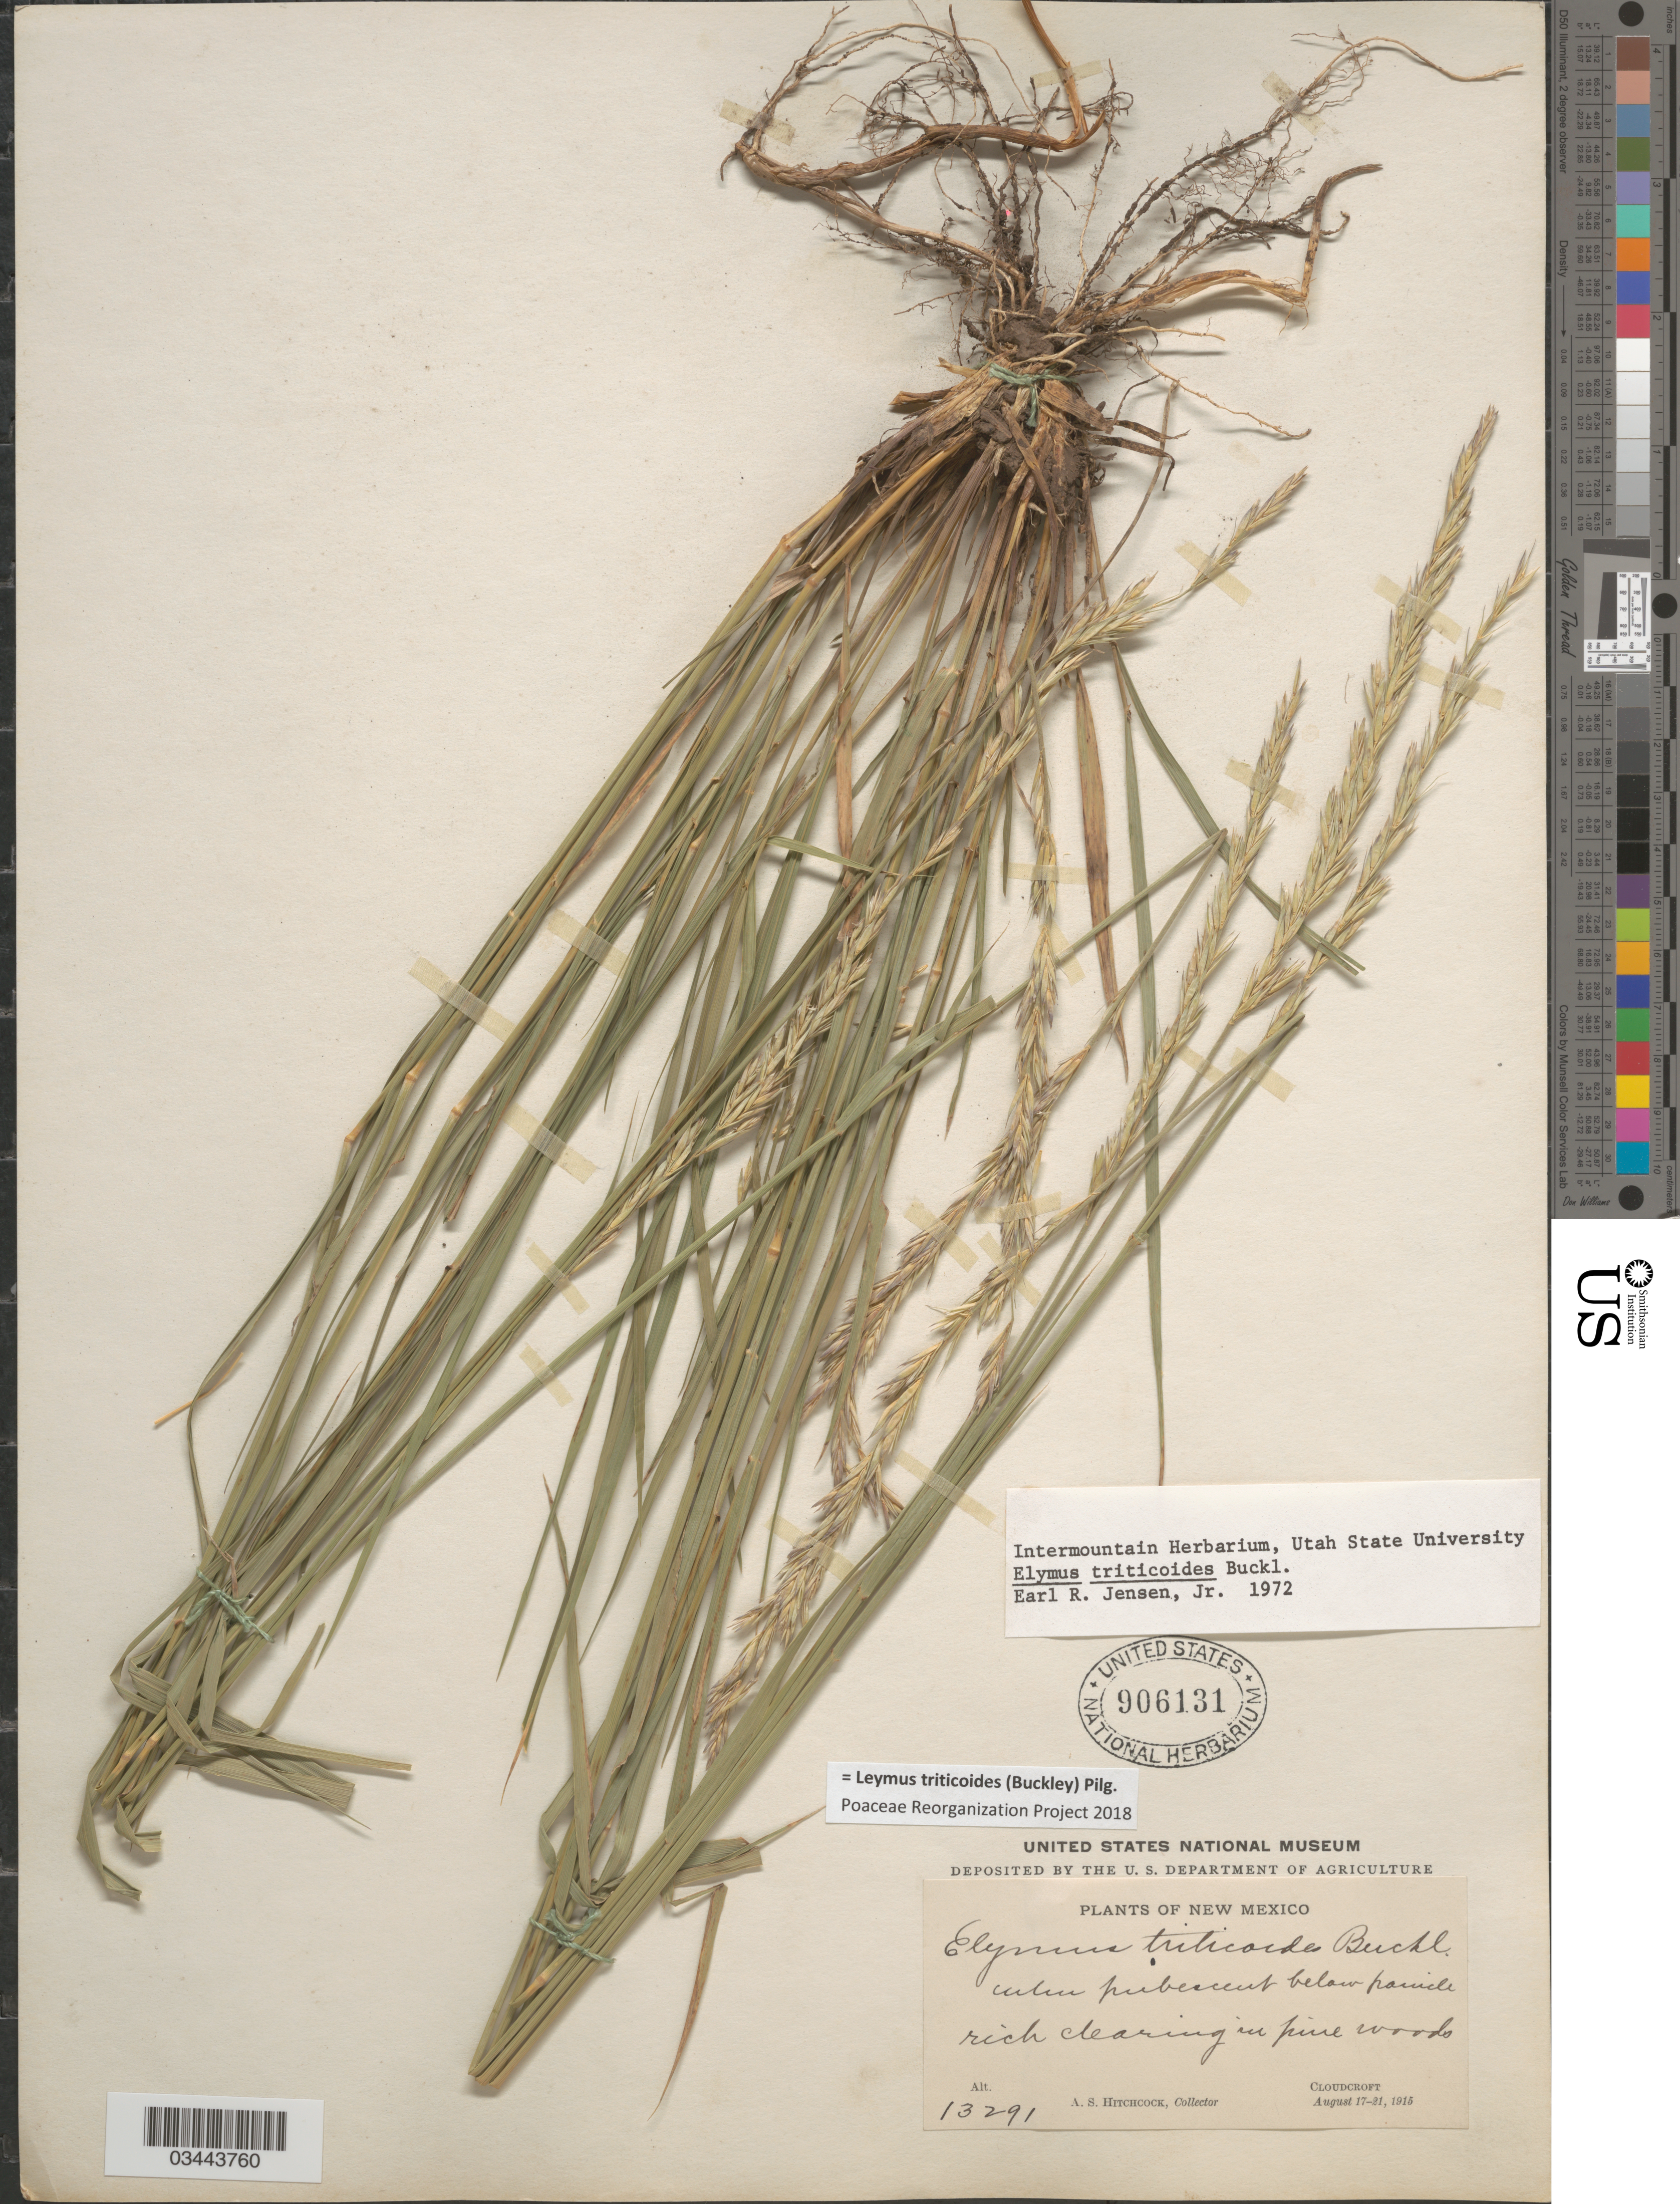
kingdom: Plantae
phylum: Tracheophyta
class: Liliopsida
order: Poales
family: Poaceae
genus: Leymus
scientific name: Leymus triticoides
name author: (Buckley) Pilg.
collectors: A. S. Hitchcock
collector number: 13291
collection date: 1915-08-17/1915-08-21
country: United States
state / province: New Mexico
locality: Culm pubescent below panicle rich clearing in pine woods. Cloudcroft.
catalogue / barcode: US 906131